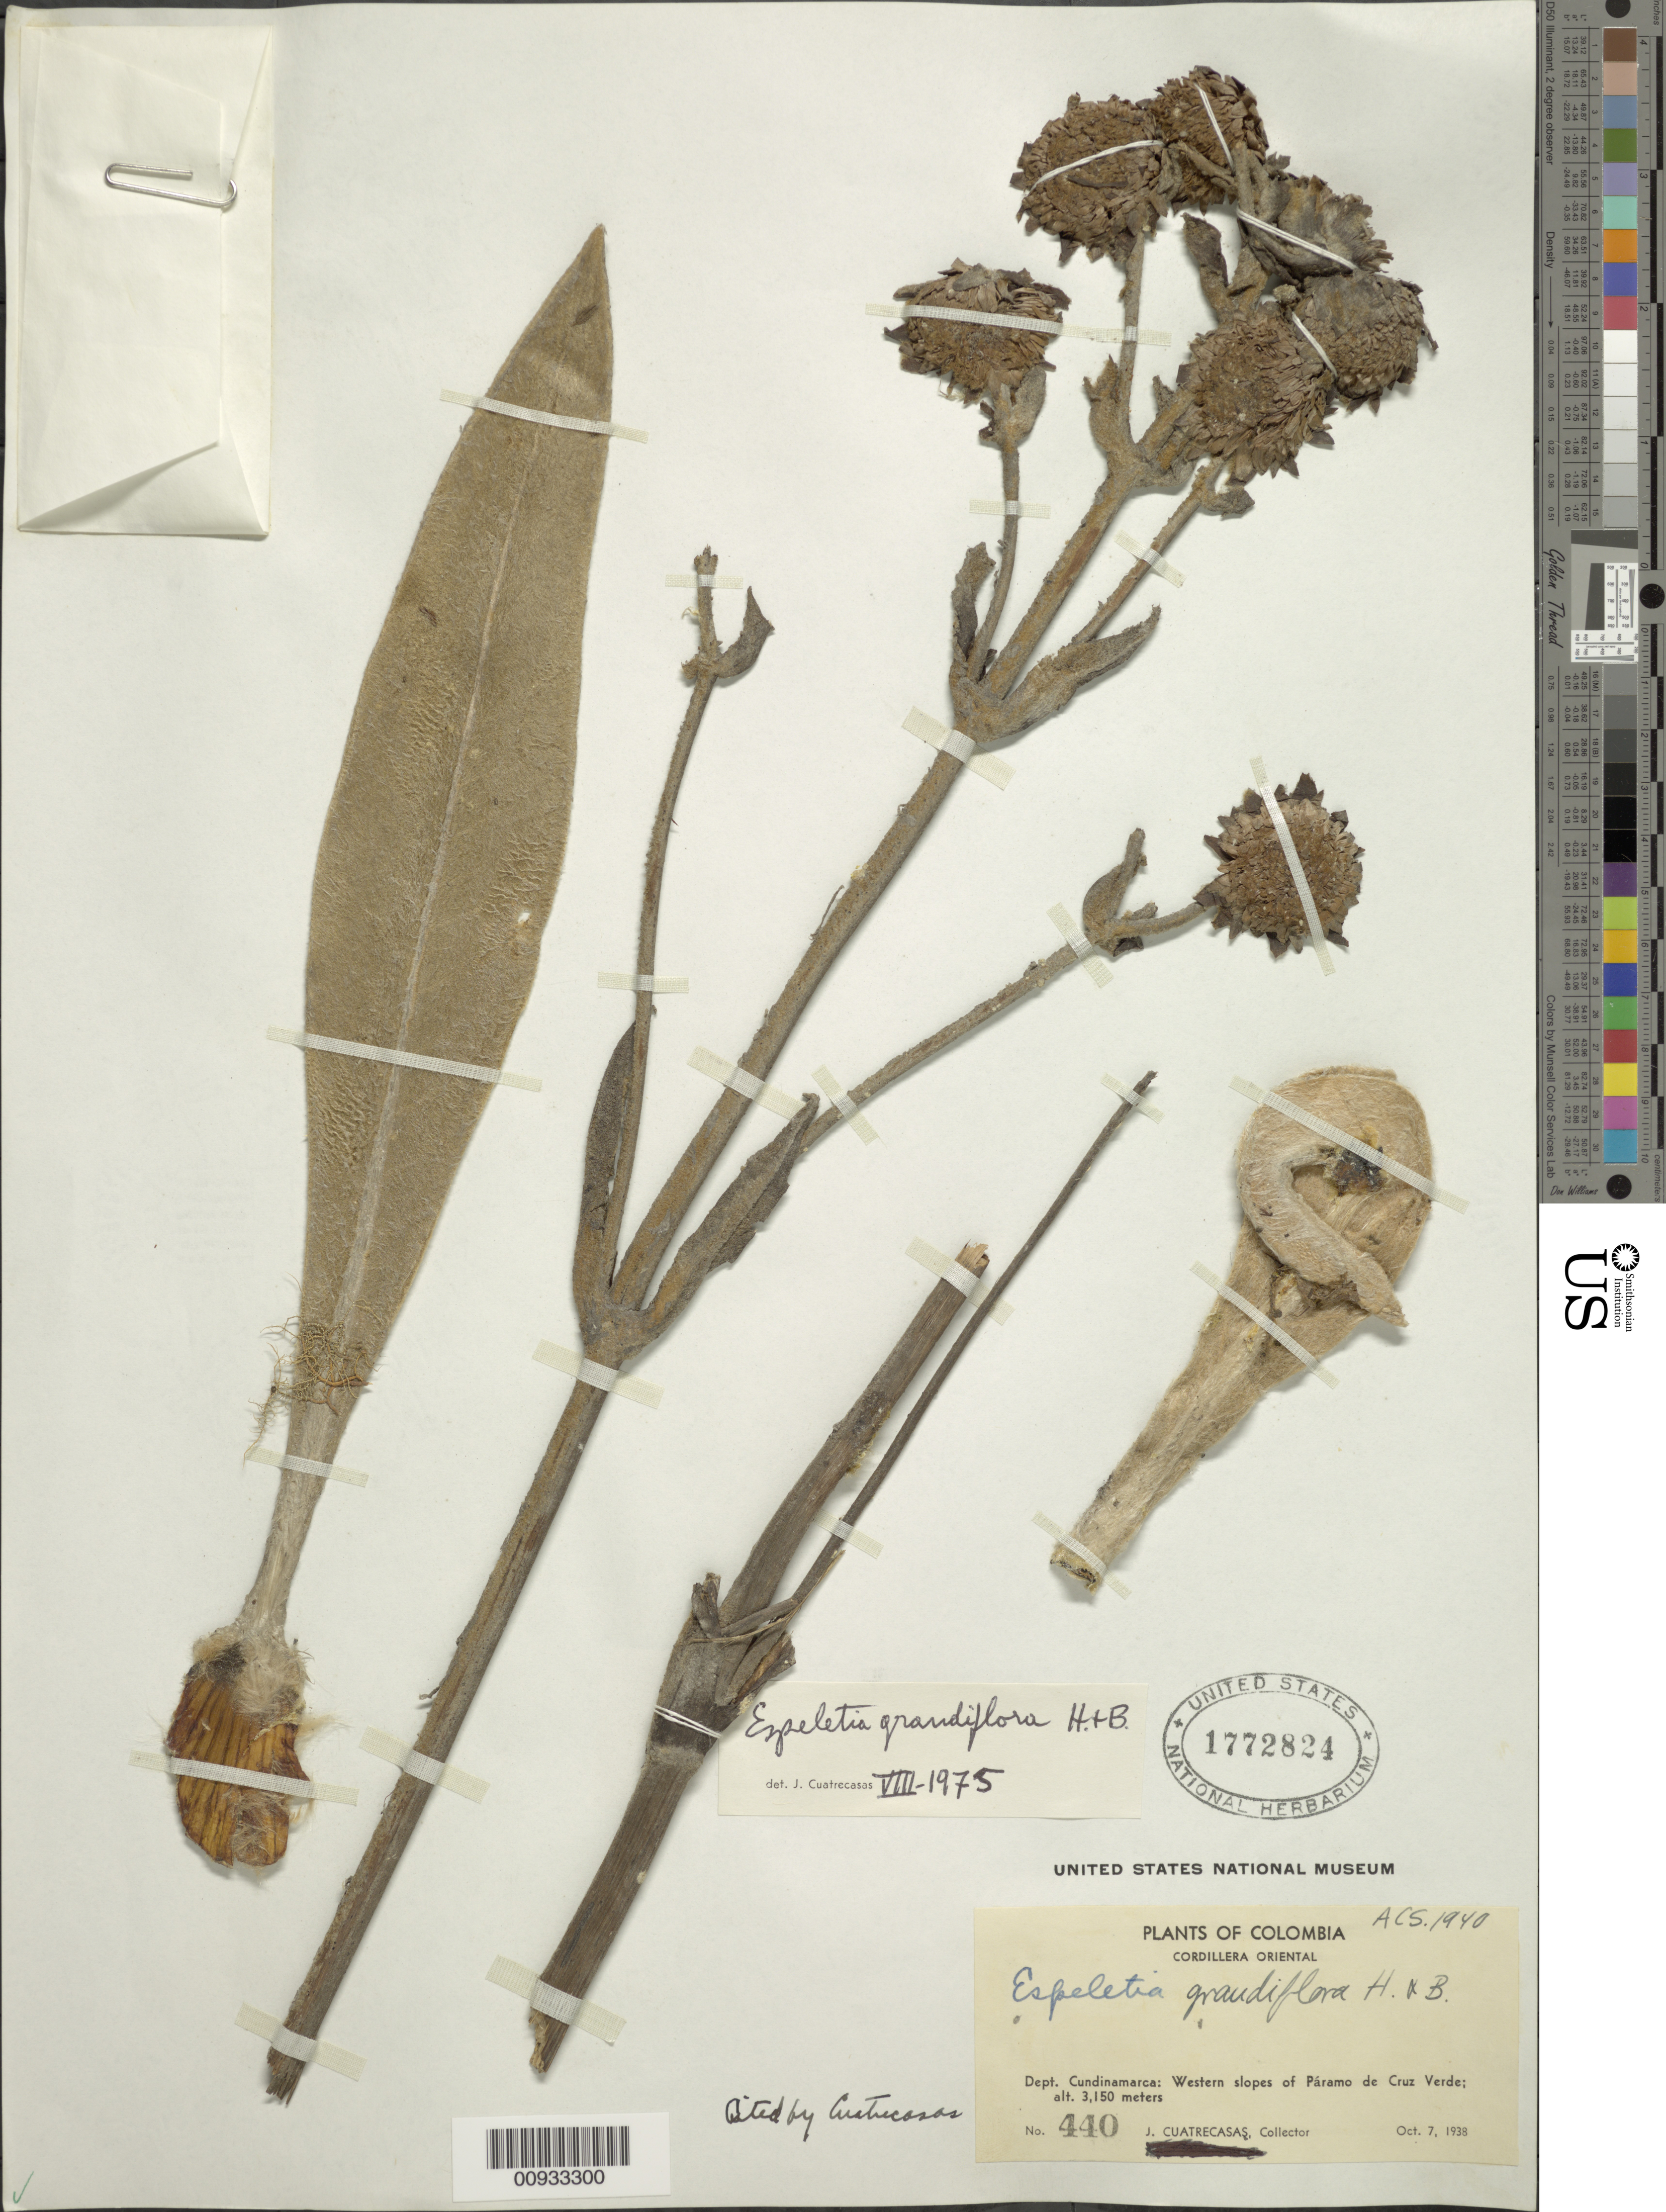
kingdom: Plantae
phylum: Tracheophyta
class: Magnoliopsida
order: Asterales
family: Asteraceae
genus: Espeletia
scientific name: Espeletia grandiflora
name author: Humb. & Bonpl.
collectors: J. Cuatrecasas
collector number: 440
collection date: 1938-10-07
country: Colombia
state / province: Cundinamarca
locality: Páramo de Cruz Verde. Western Slopes.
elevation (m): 3150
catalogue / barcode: US 1772824